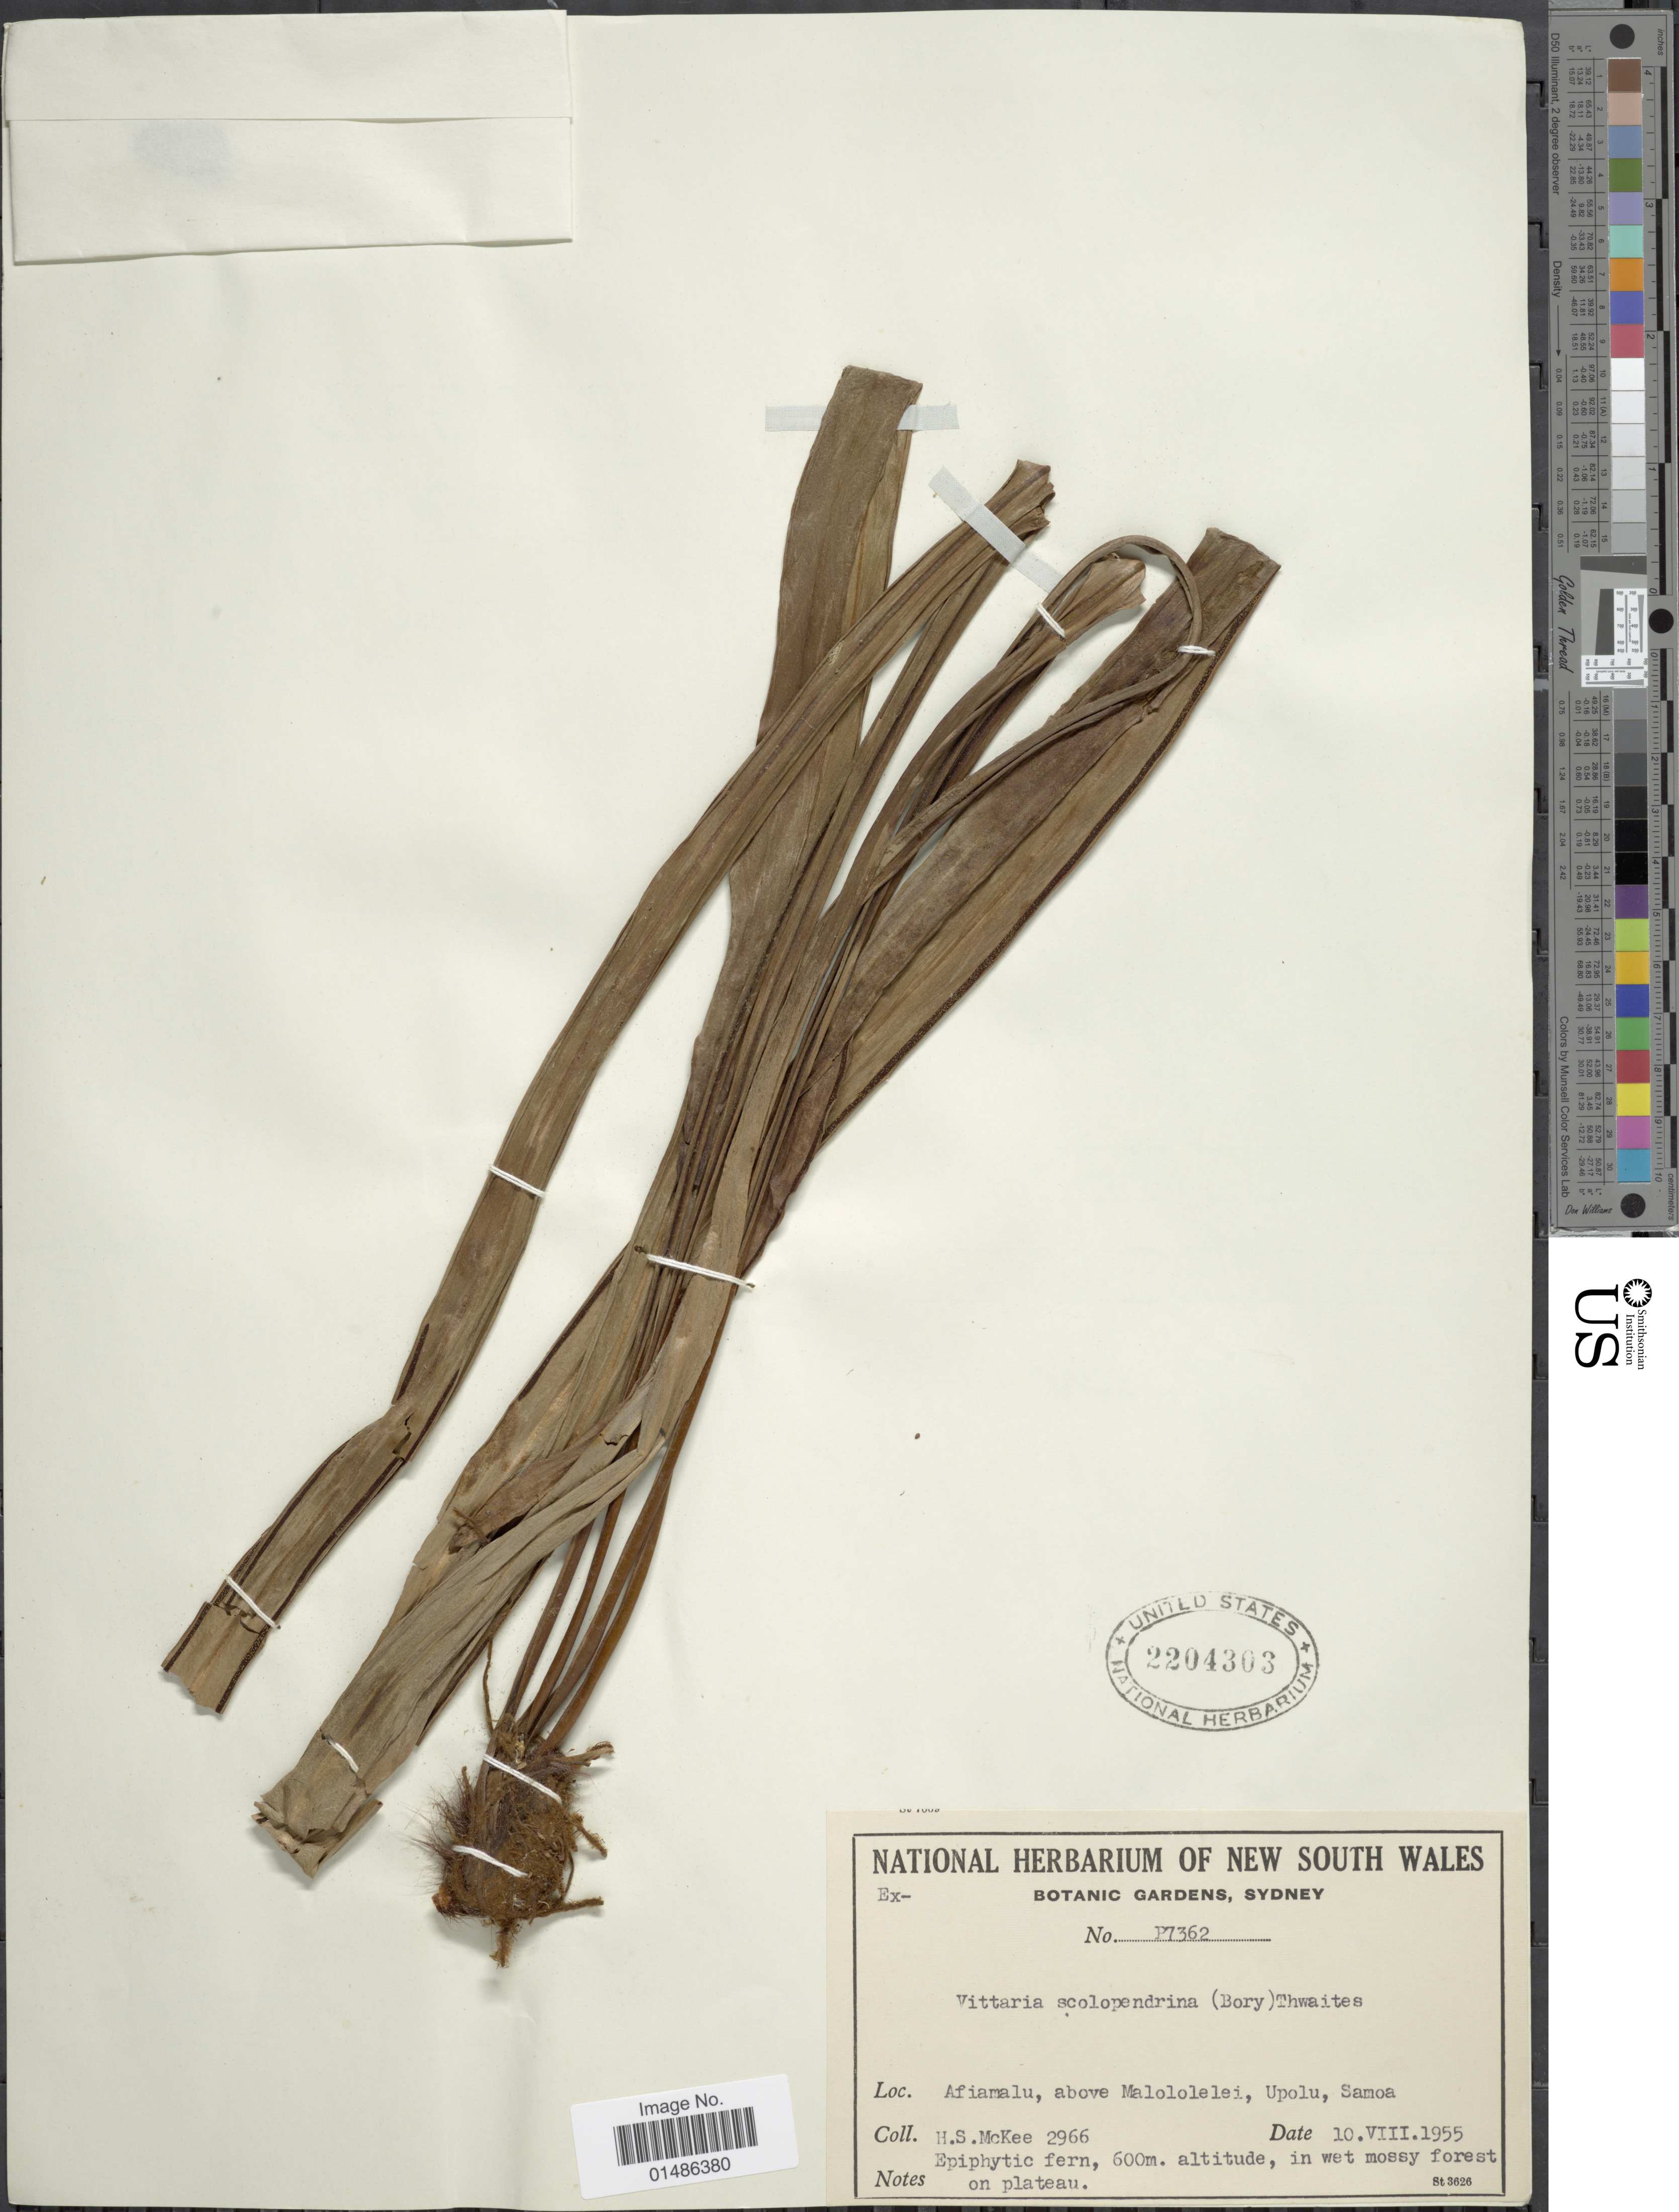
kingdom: Plantae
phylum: Tracheophyta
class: Polypodiopsida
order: Polypodiales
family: Pteridaceae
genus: Haplopteris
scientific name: Haplopteris scolopendrina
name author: (Bory) Presl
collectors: H. S. McKee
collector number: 2966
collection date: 1955-08-10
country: Samoa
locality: Afiamalu, above Malololelei, Upolu.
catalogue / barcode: US 2204303